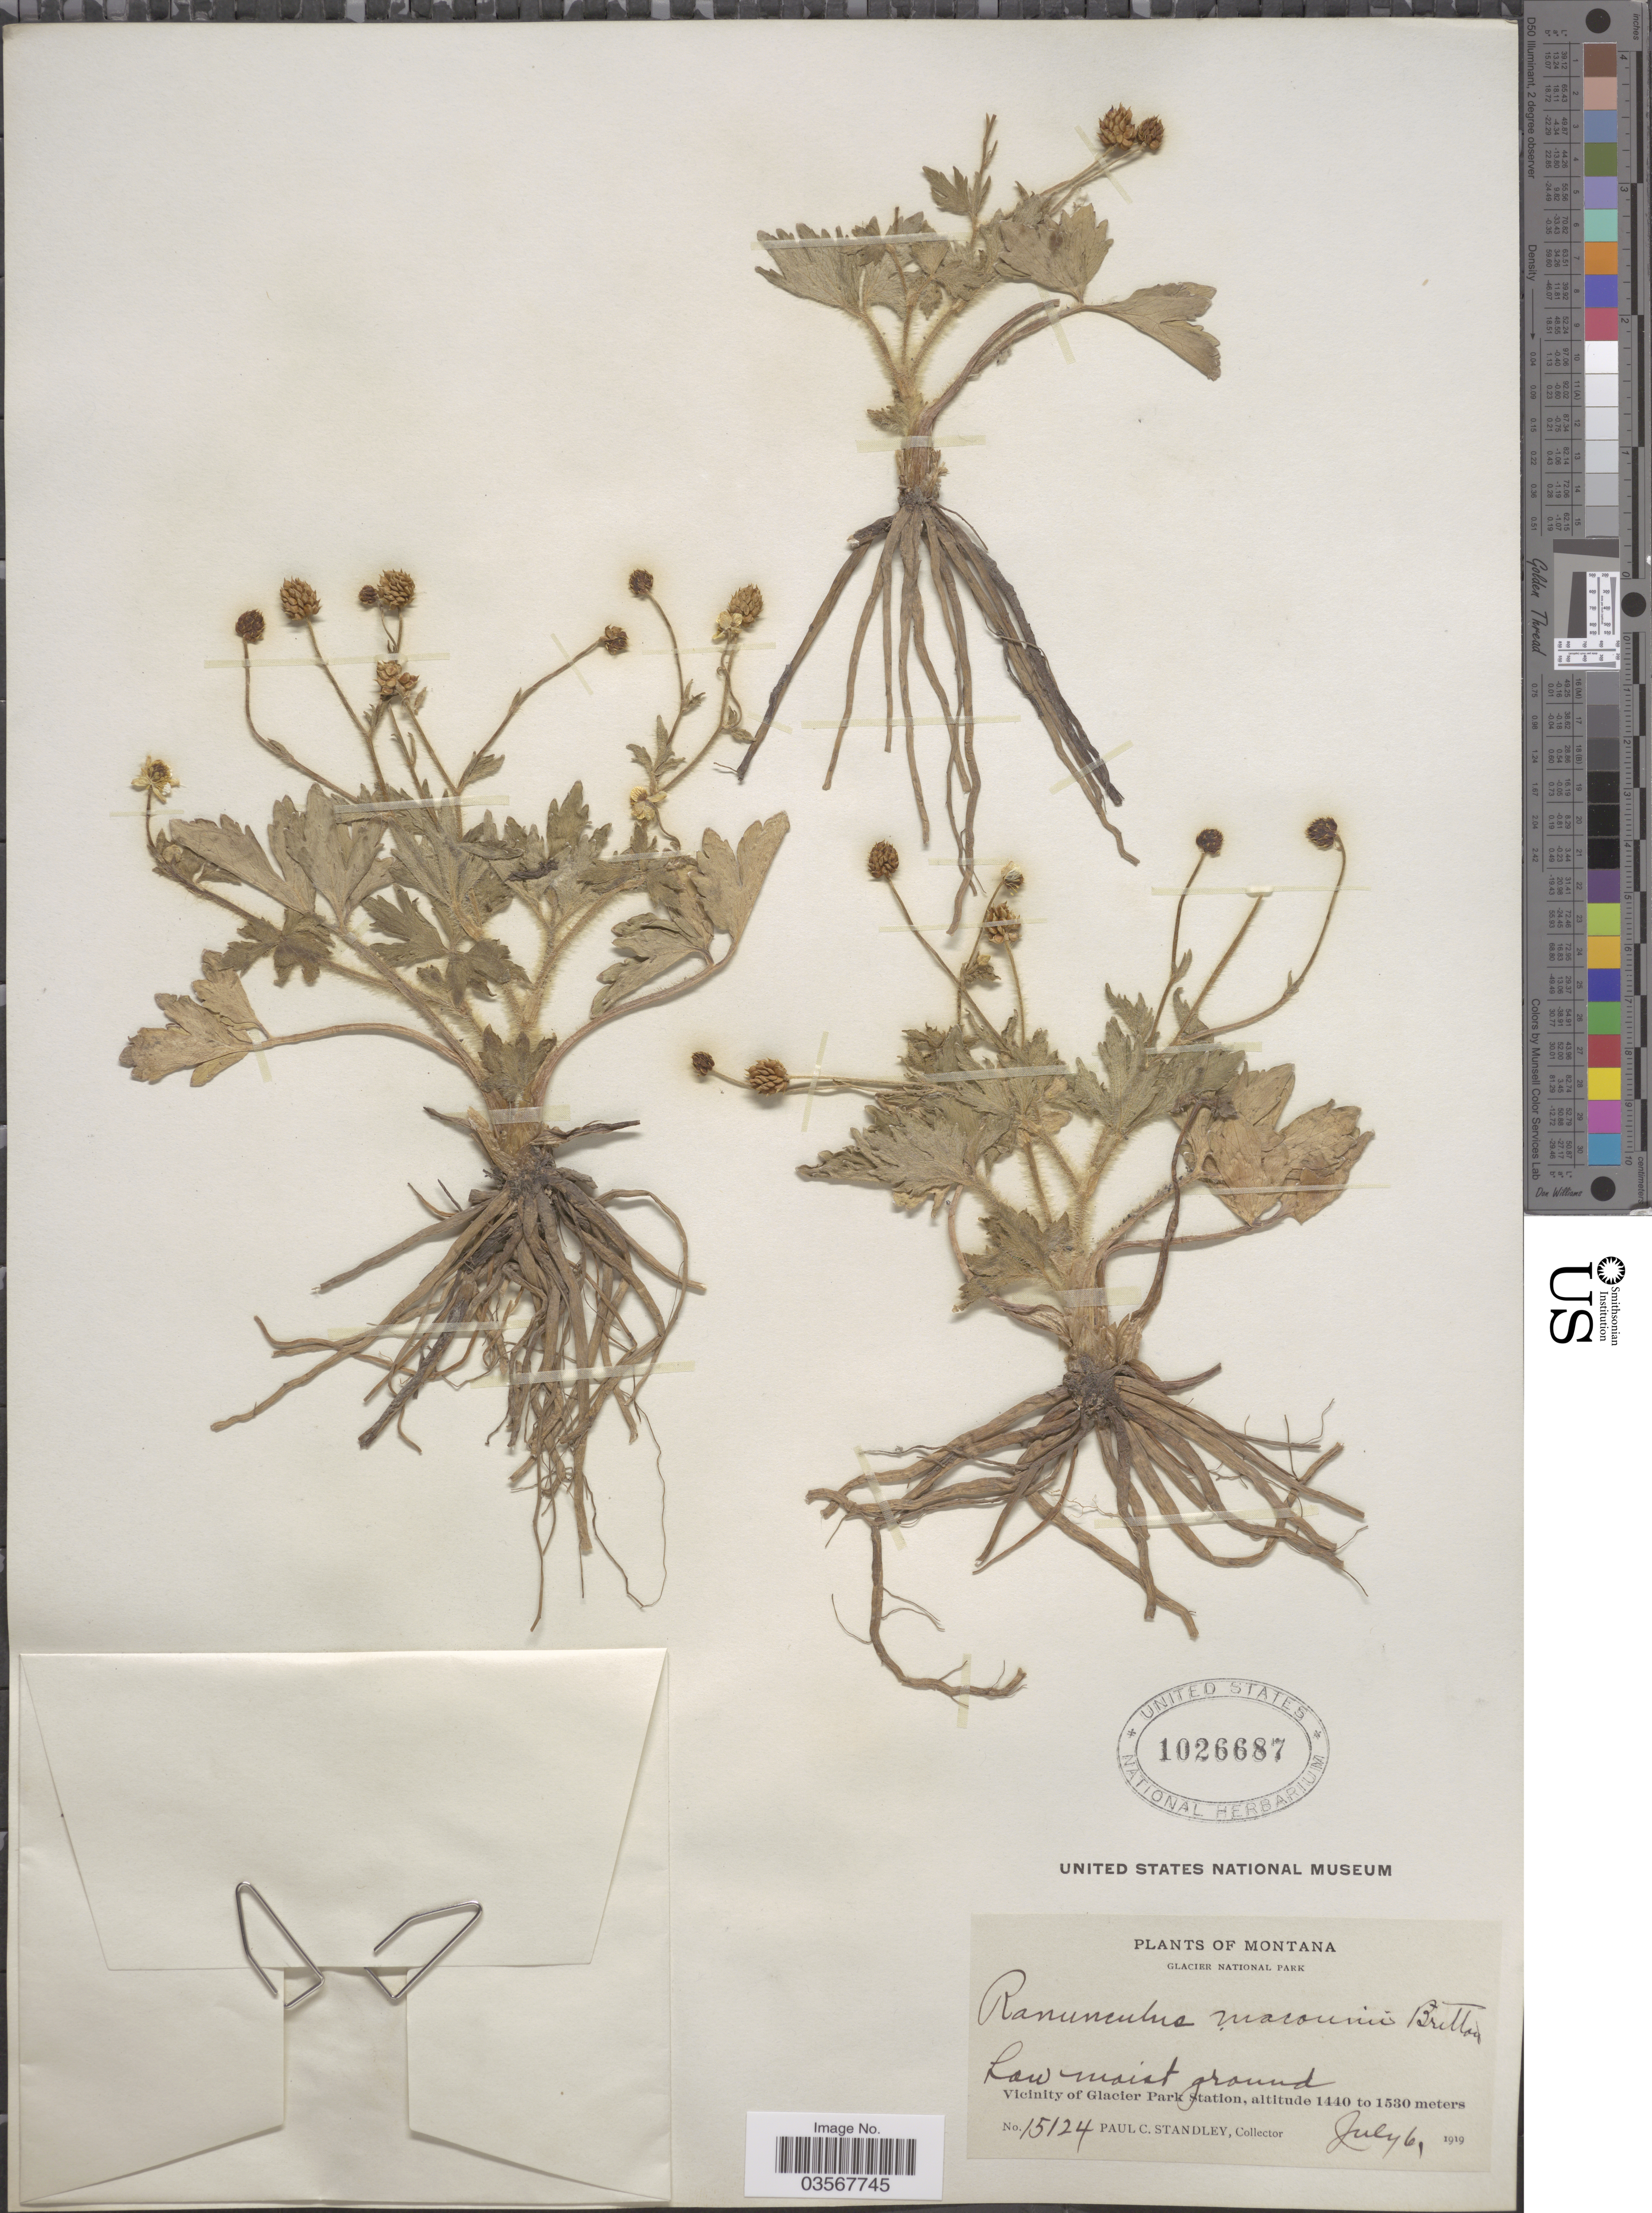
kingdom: Plantae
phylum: Tracheophyta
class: Magnoliopsida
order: Ranunculales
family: Ranunculaceae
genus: Ranunculus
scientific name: Ranunculus macounii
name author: Britton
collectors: P. C. Standley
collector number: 15124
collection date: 1919-07-06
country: United States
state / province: Montana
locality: Glacier National Park. Vicinity of Glacier Park Station.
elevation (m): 1440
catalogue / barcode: US 1026687